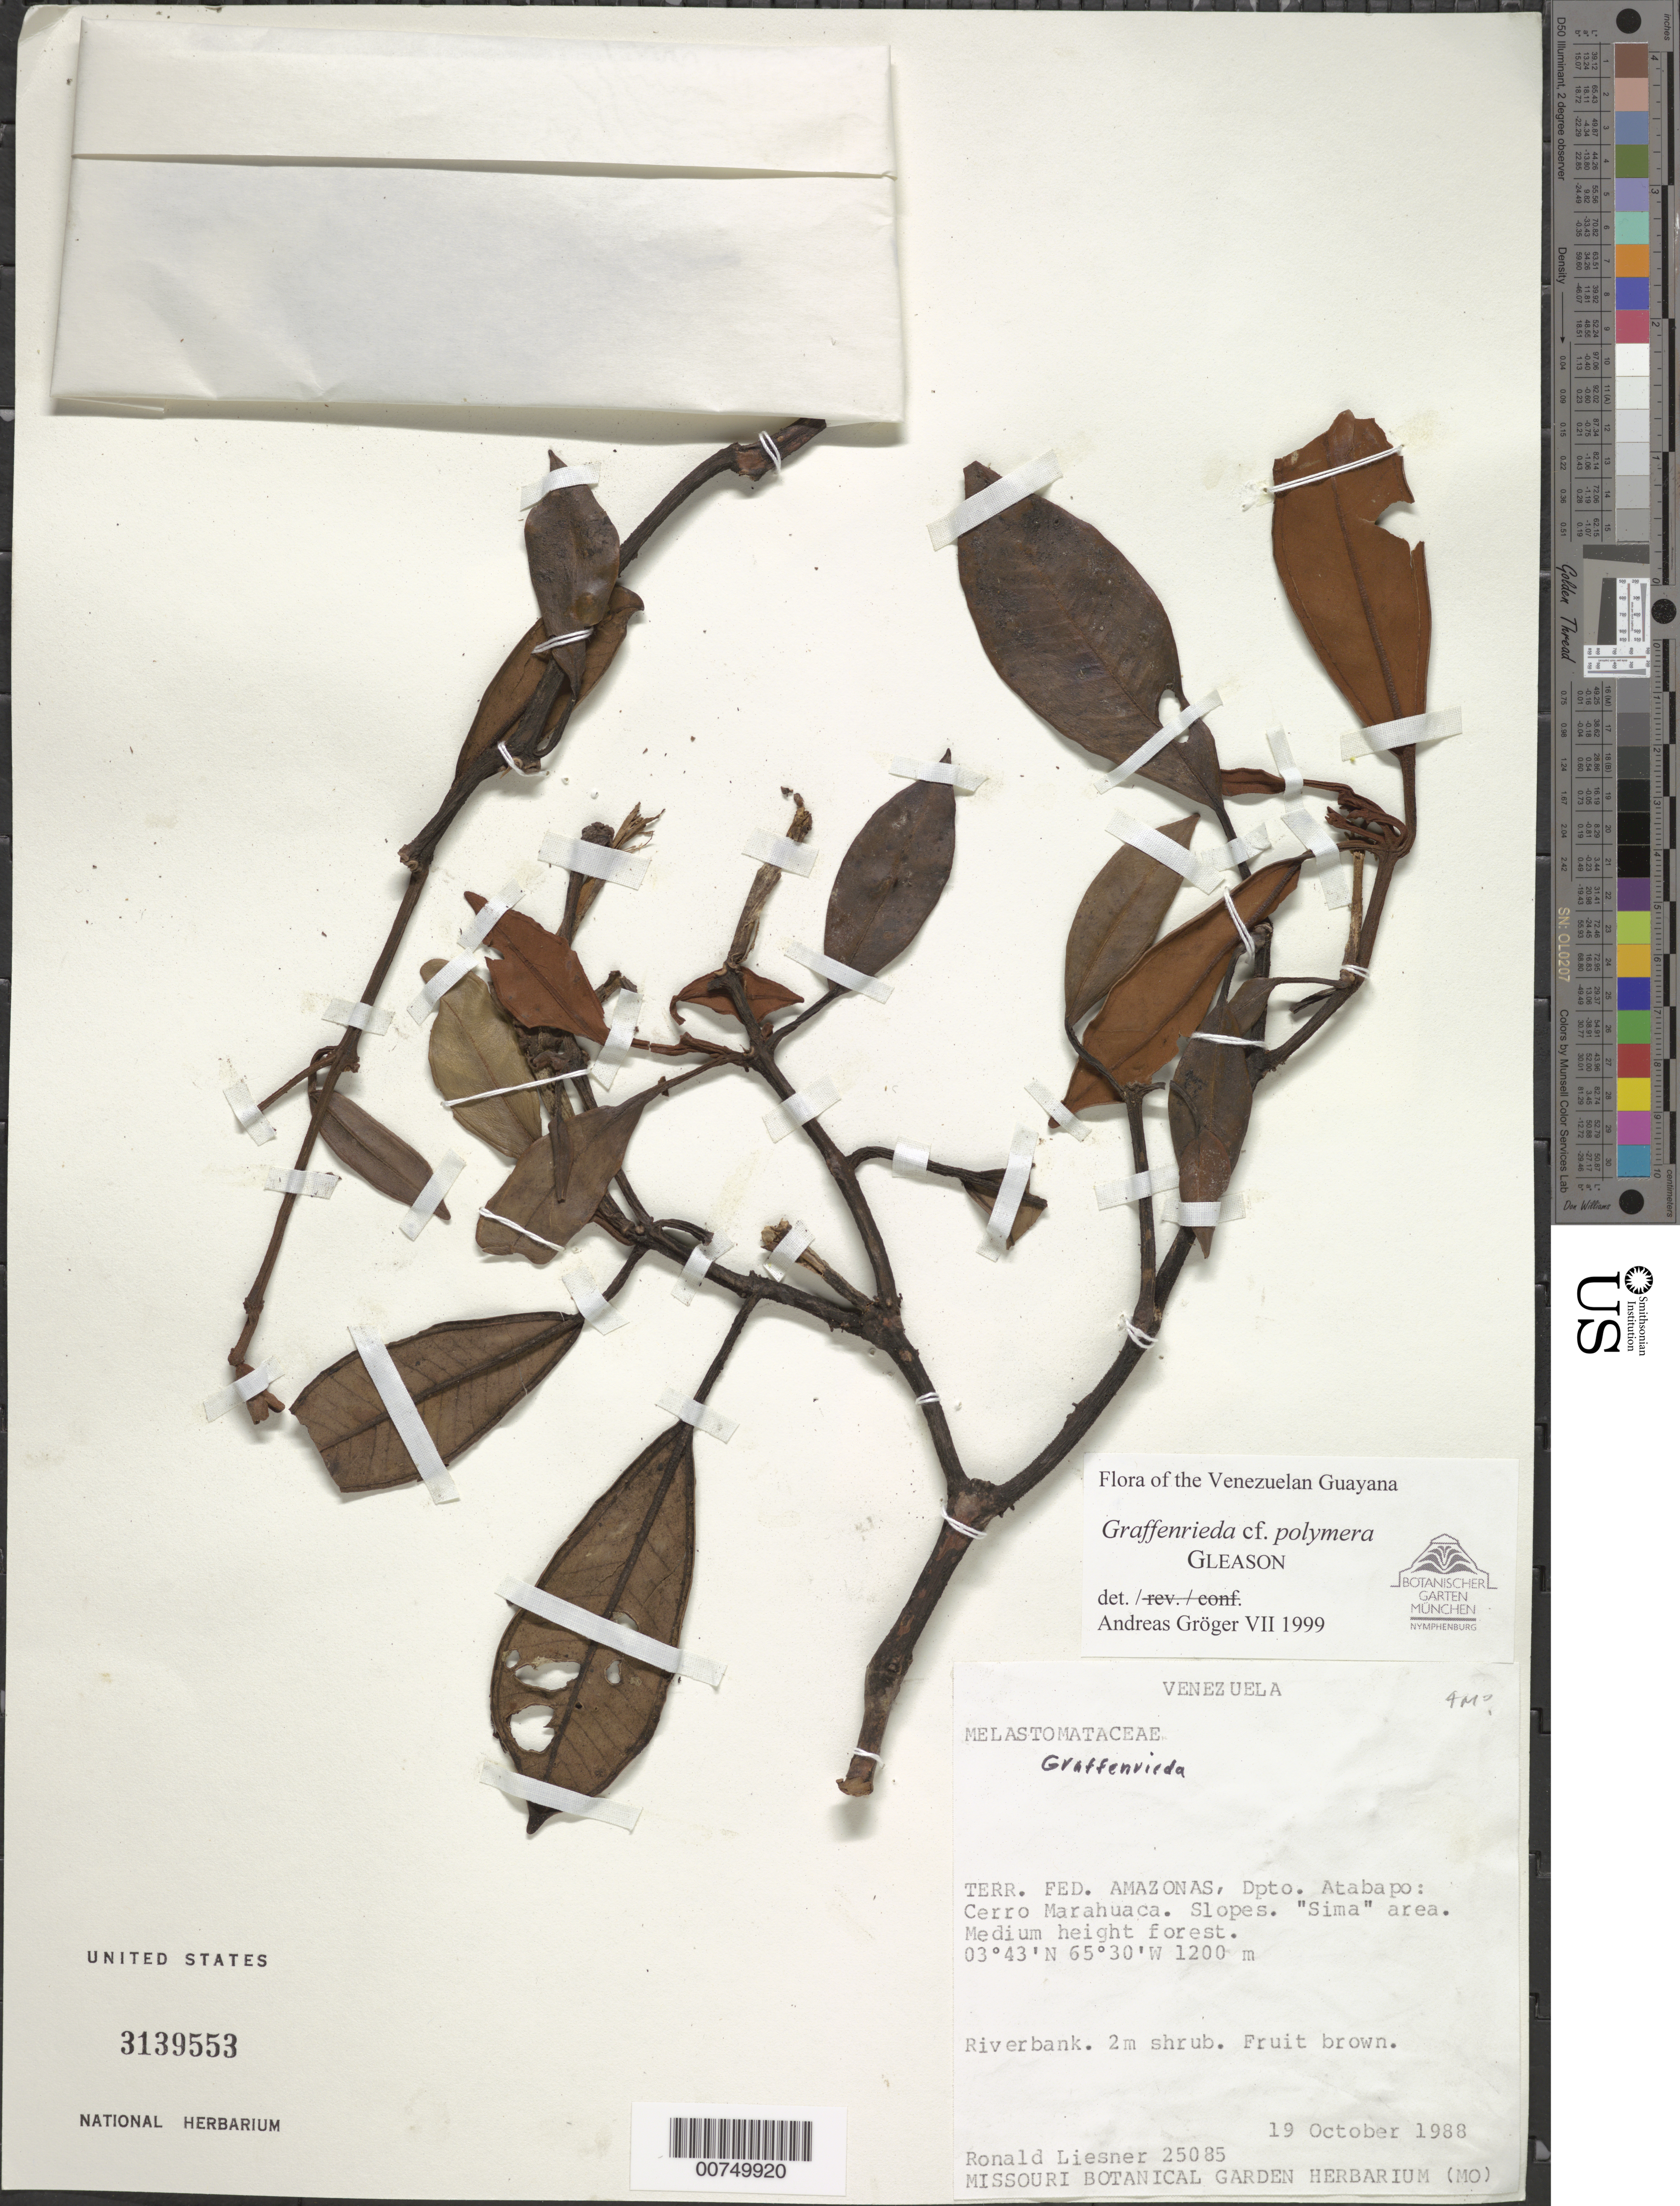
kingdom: Plantae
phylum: Tracheophyta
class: Magnoliopsida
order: Myrtales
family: Melastomataceae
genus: Graffenrieda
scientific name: Graffenrieda polymera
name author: Gleason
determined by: Gröger, A.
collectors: R. L. Liesner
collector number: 25085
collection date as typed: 19-Oct-88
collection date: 1988-10-19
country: Venezuela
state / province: Amazonas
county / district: Atabapo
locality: Cerro Marahuaca, "Sima" area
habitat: Medium height forest; riverbank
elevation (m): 1200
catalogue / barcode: US 3139553